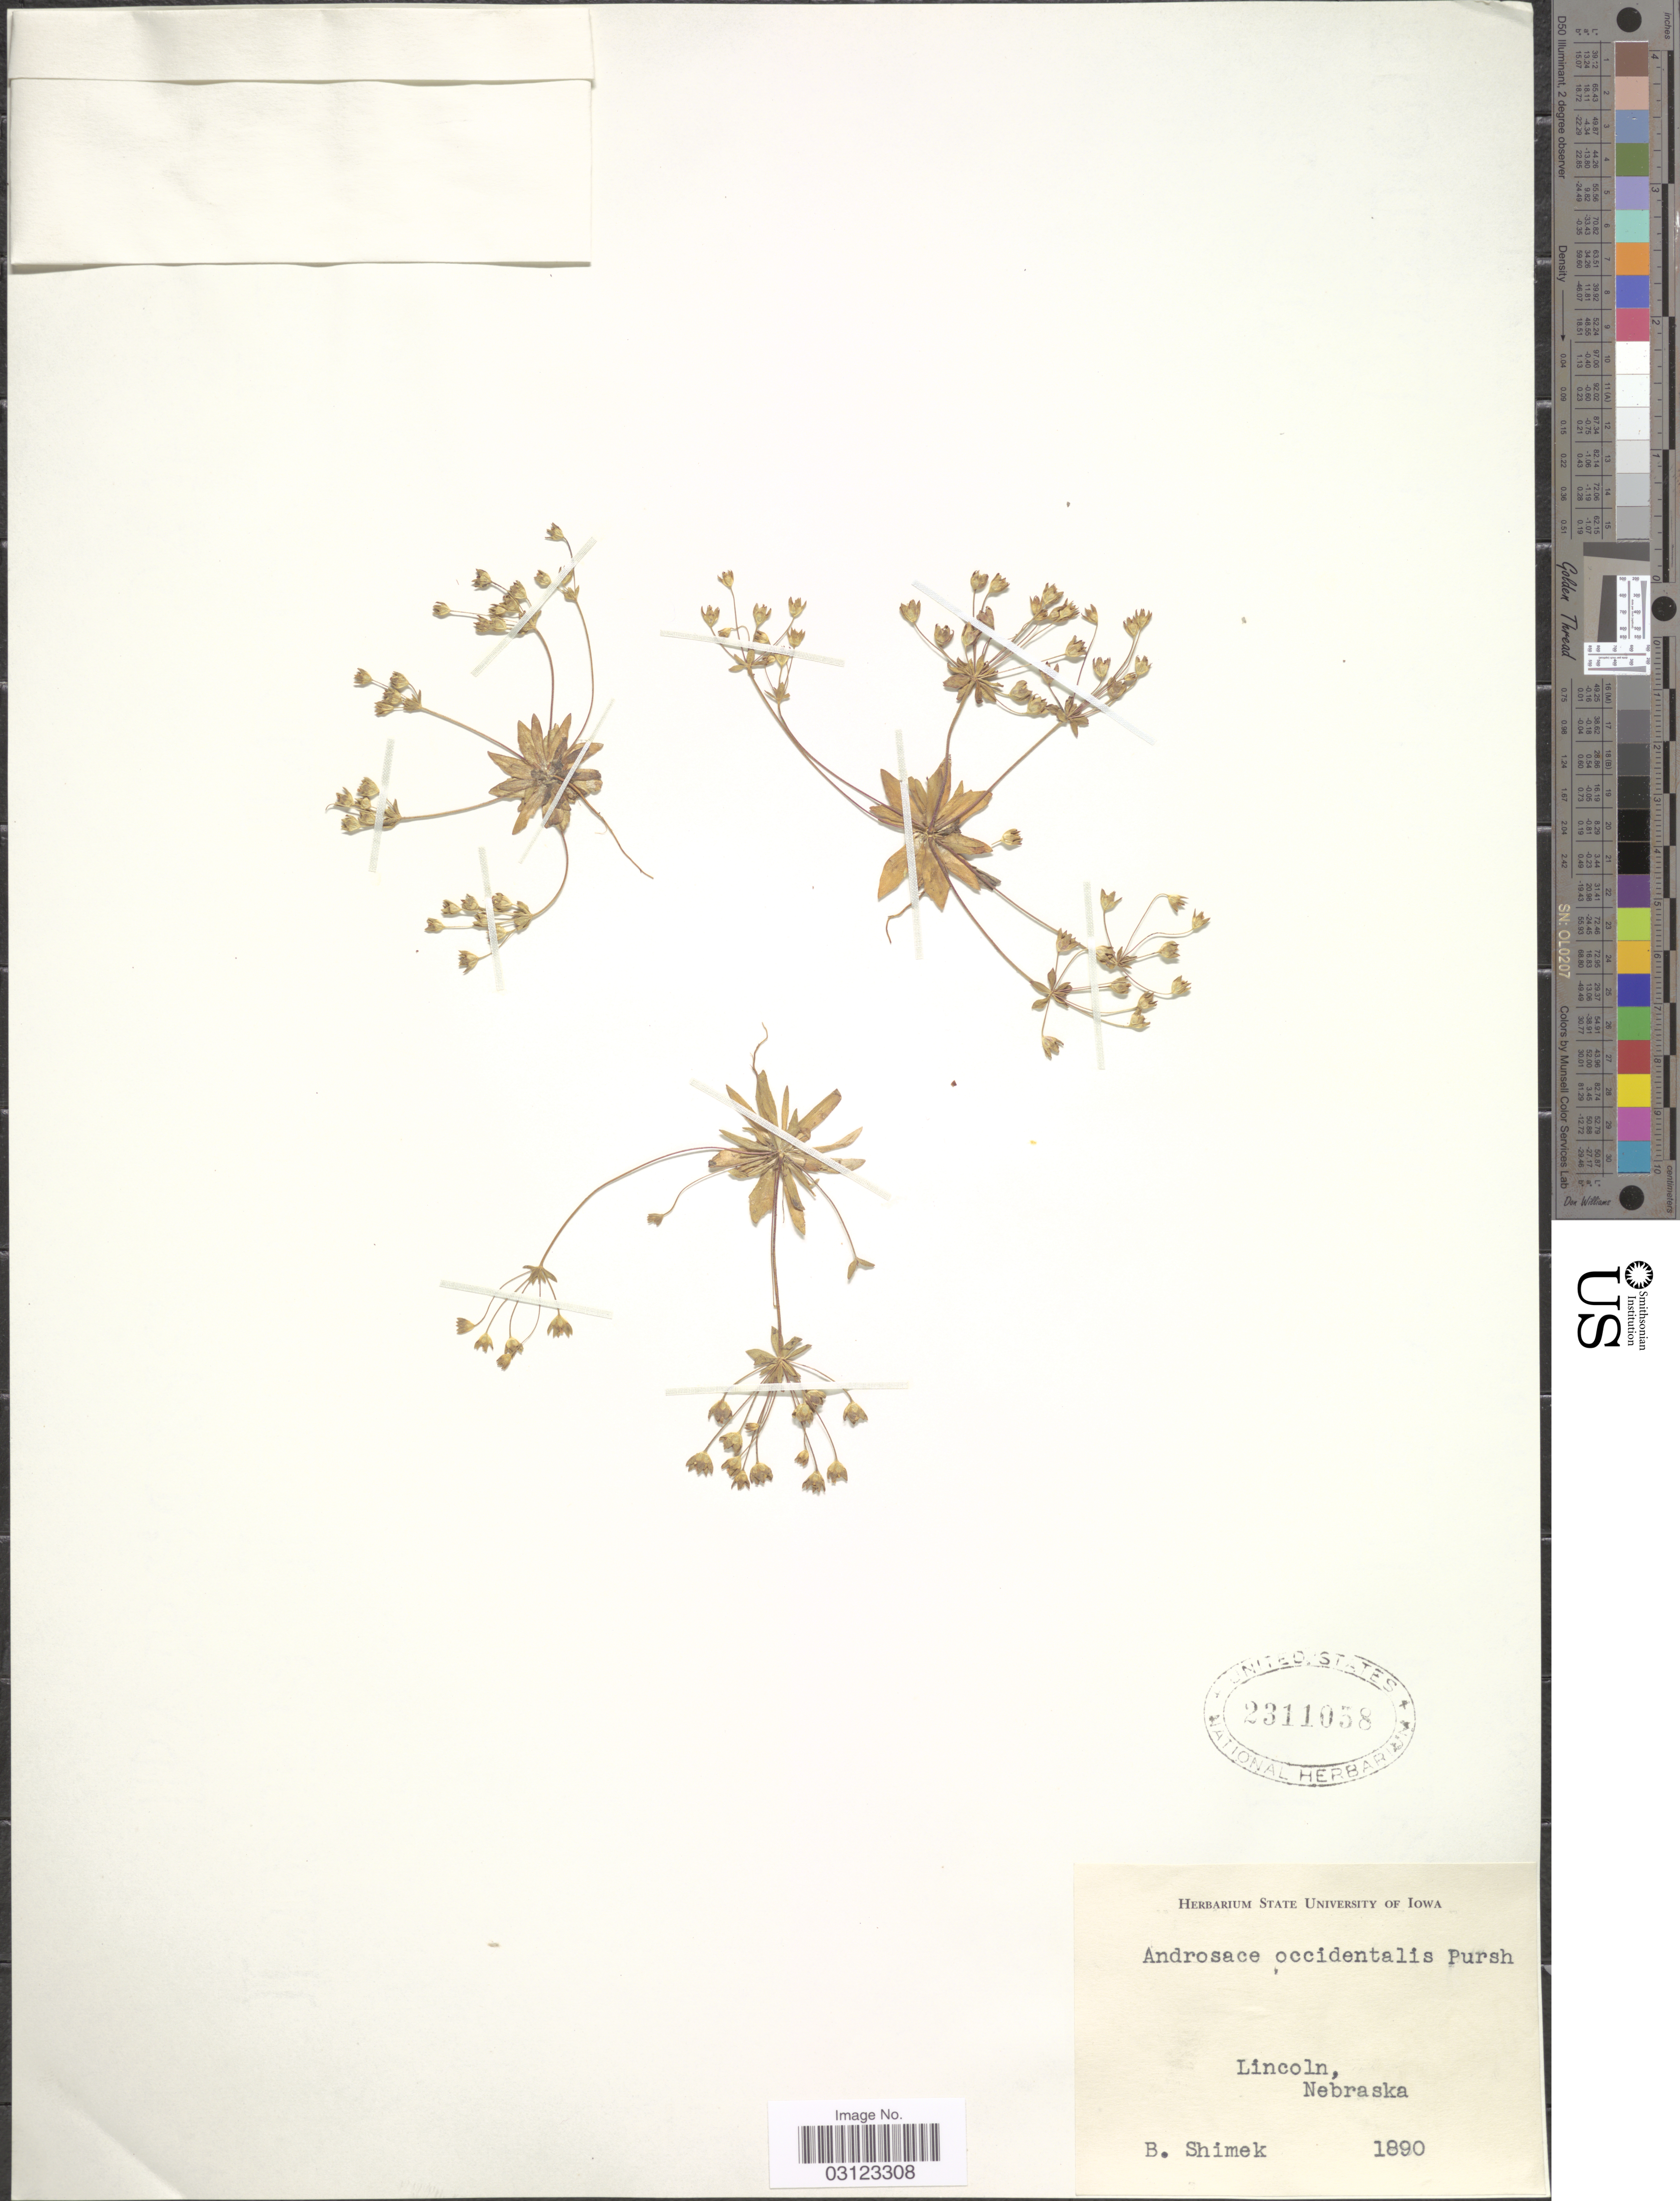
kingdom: Plantae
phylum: Tracheophyta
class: Magnoliopsida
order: Ericales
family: Primulaceae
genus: Androsace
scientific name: Androsace occidentalis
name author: (Pursh) Pursh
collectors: B. Shimek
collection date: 1890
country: United States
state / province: Nebraska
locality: Lincoln.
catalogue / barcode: US 2311058